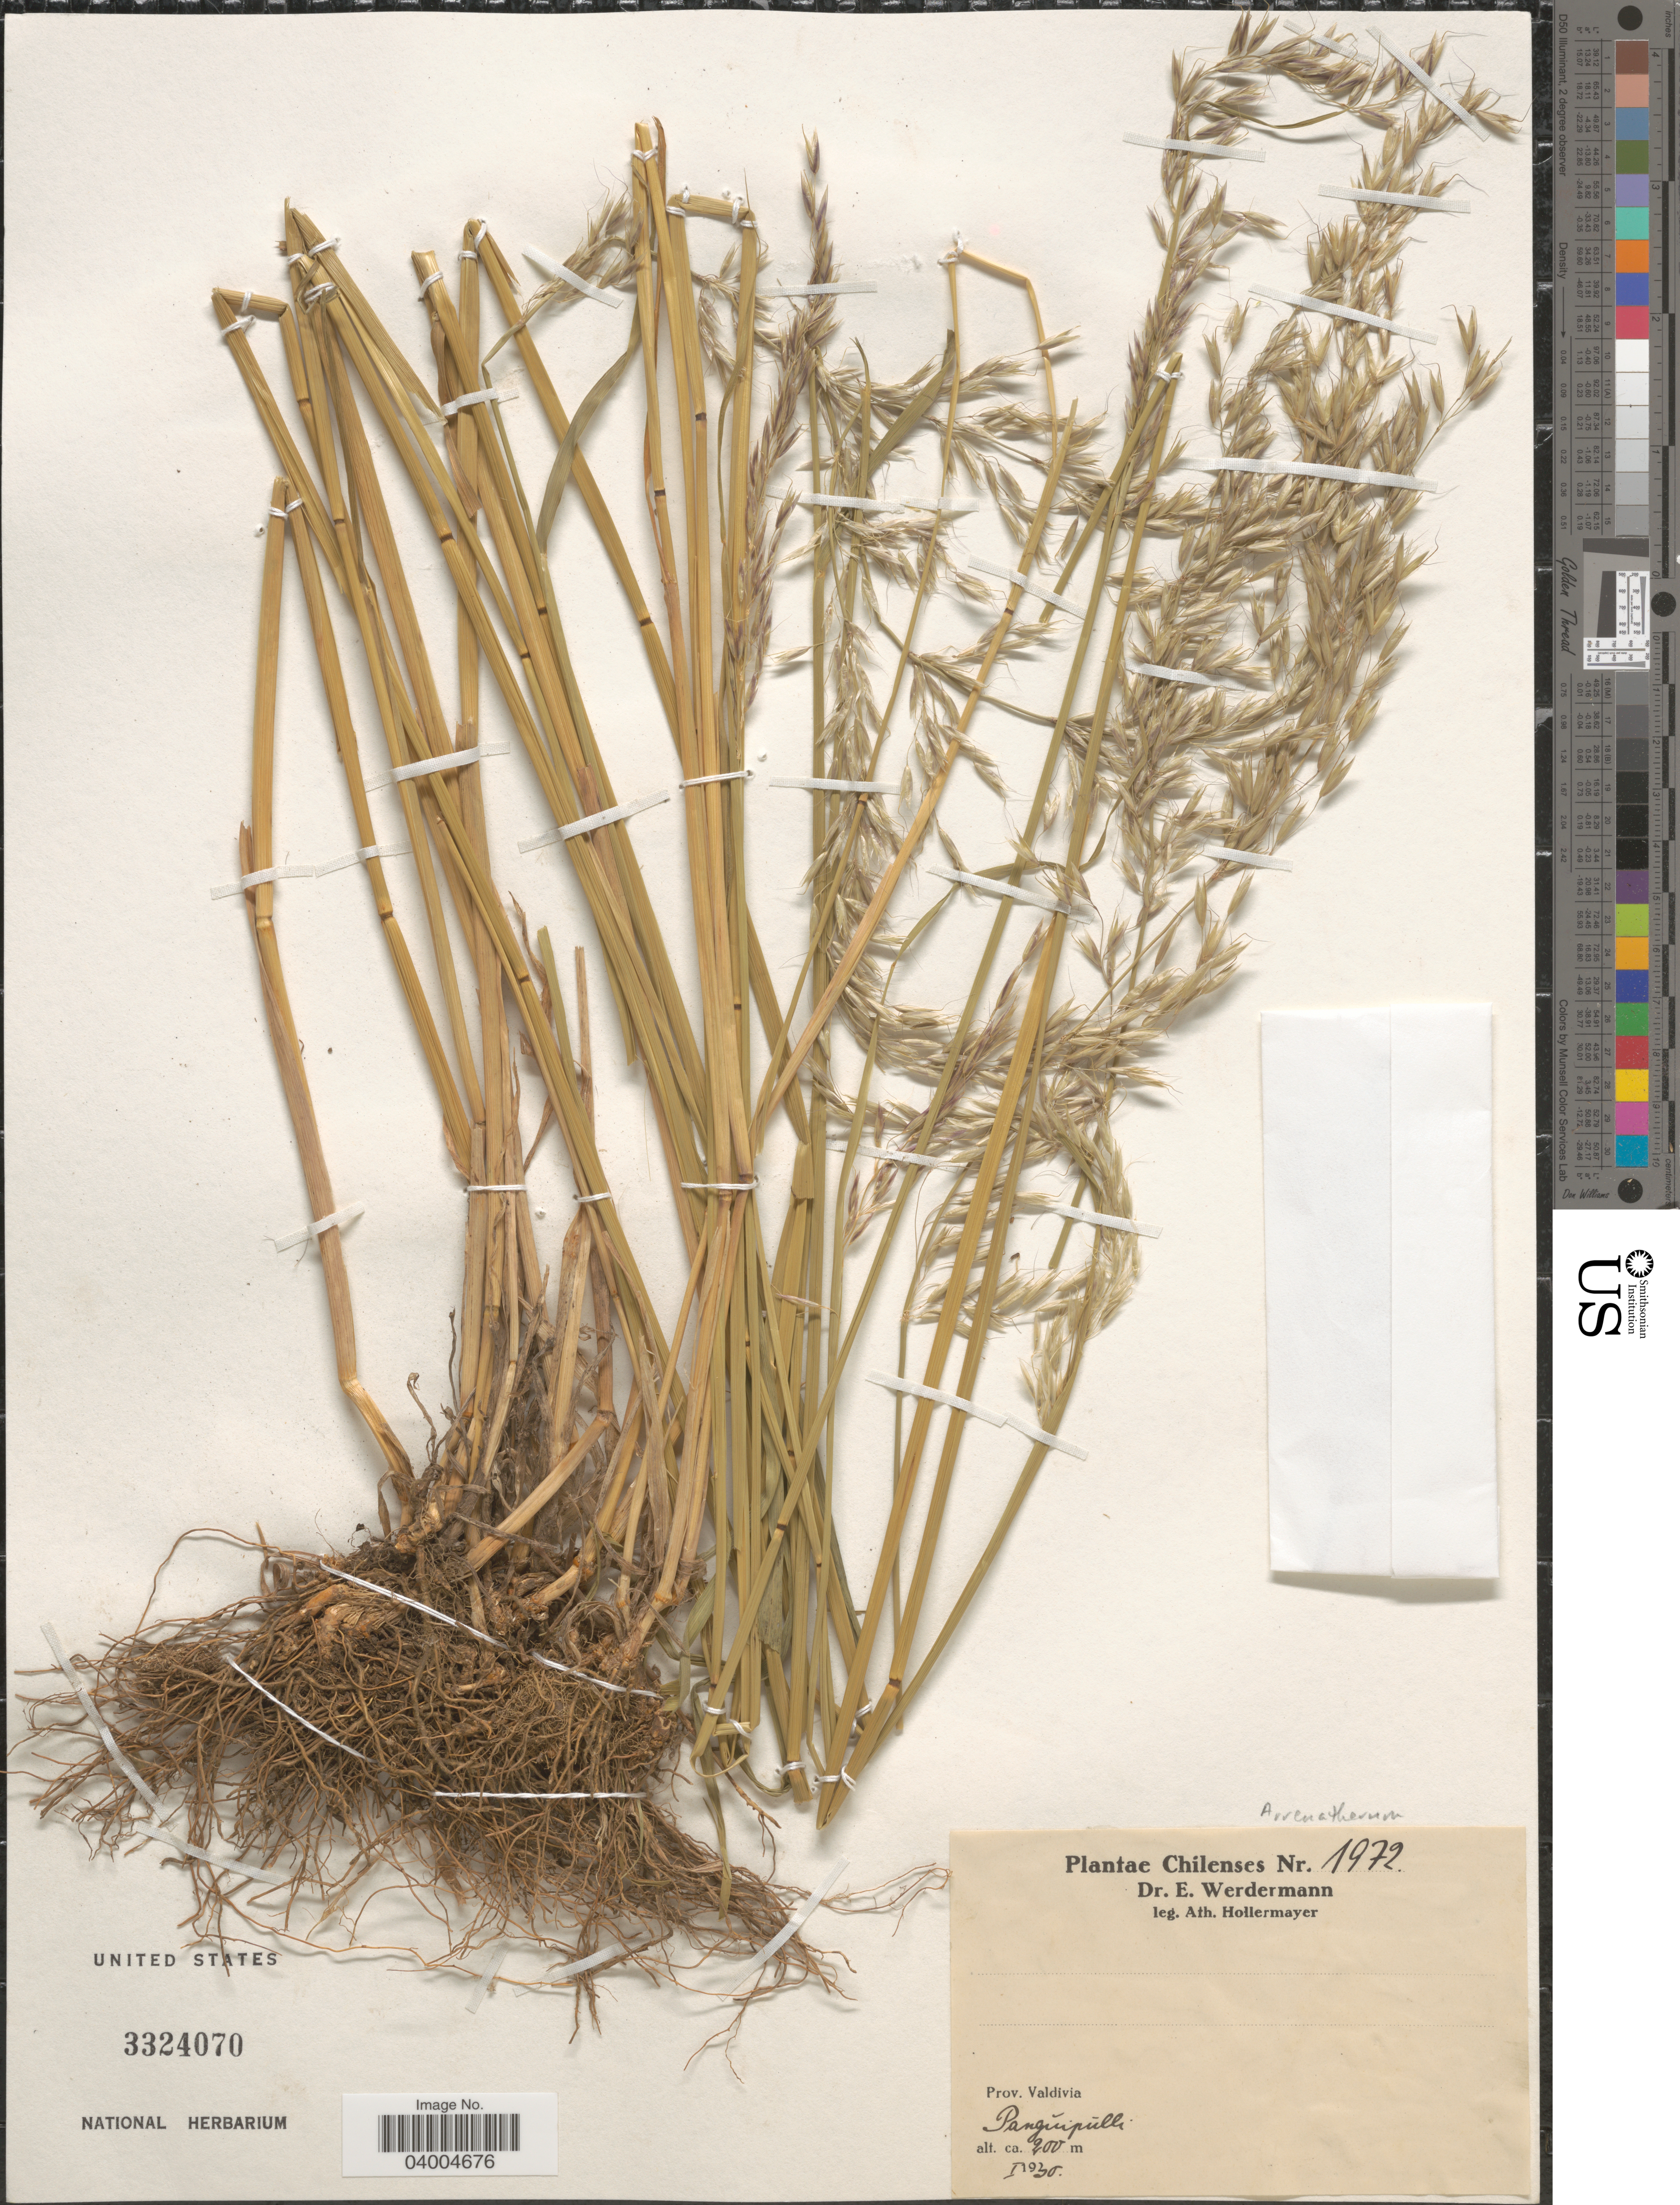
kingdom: Plantae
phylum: Tracheophyta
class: Liliopsida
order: Poales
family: Poaceae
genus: Arrhenatherum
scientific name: Arrhenatherum elatius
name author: (L.) J. Presl & C. Presl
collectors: E. Werdermann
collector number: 1972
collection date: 1930-01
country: Chile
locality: Prov. Valdivia. Pangŭipūlli.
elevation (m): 200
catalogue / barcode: US 3324070